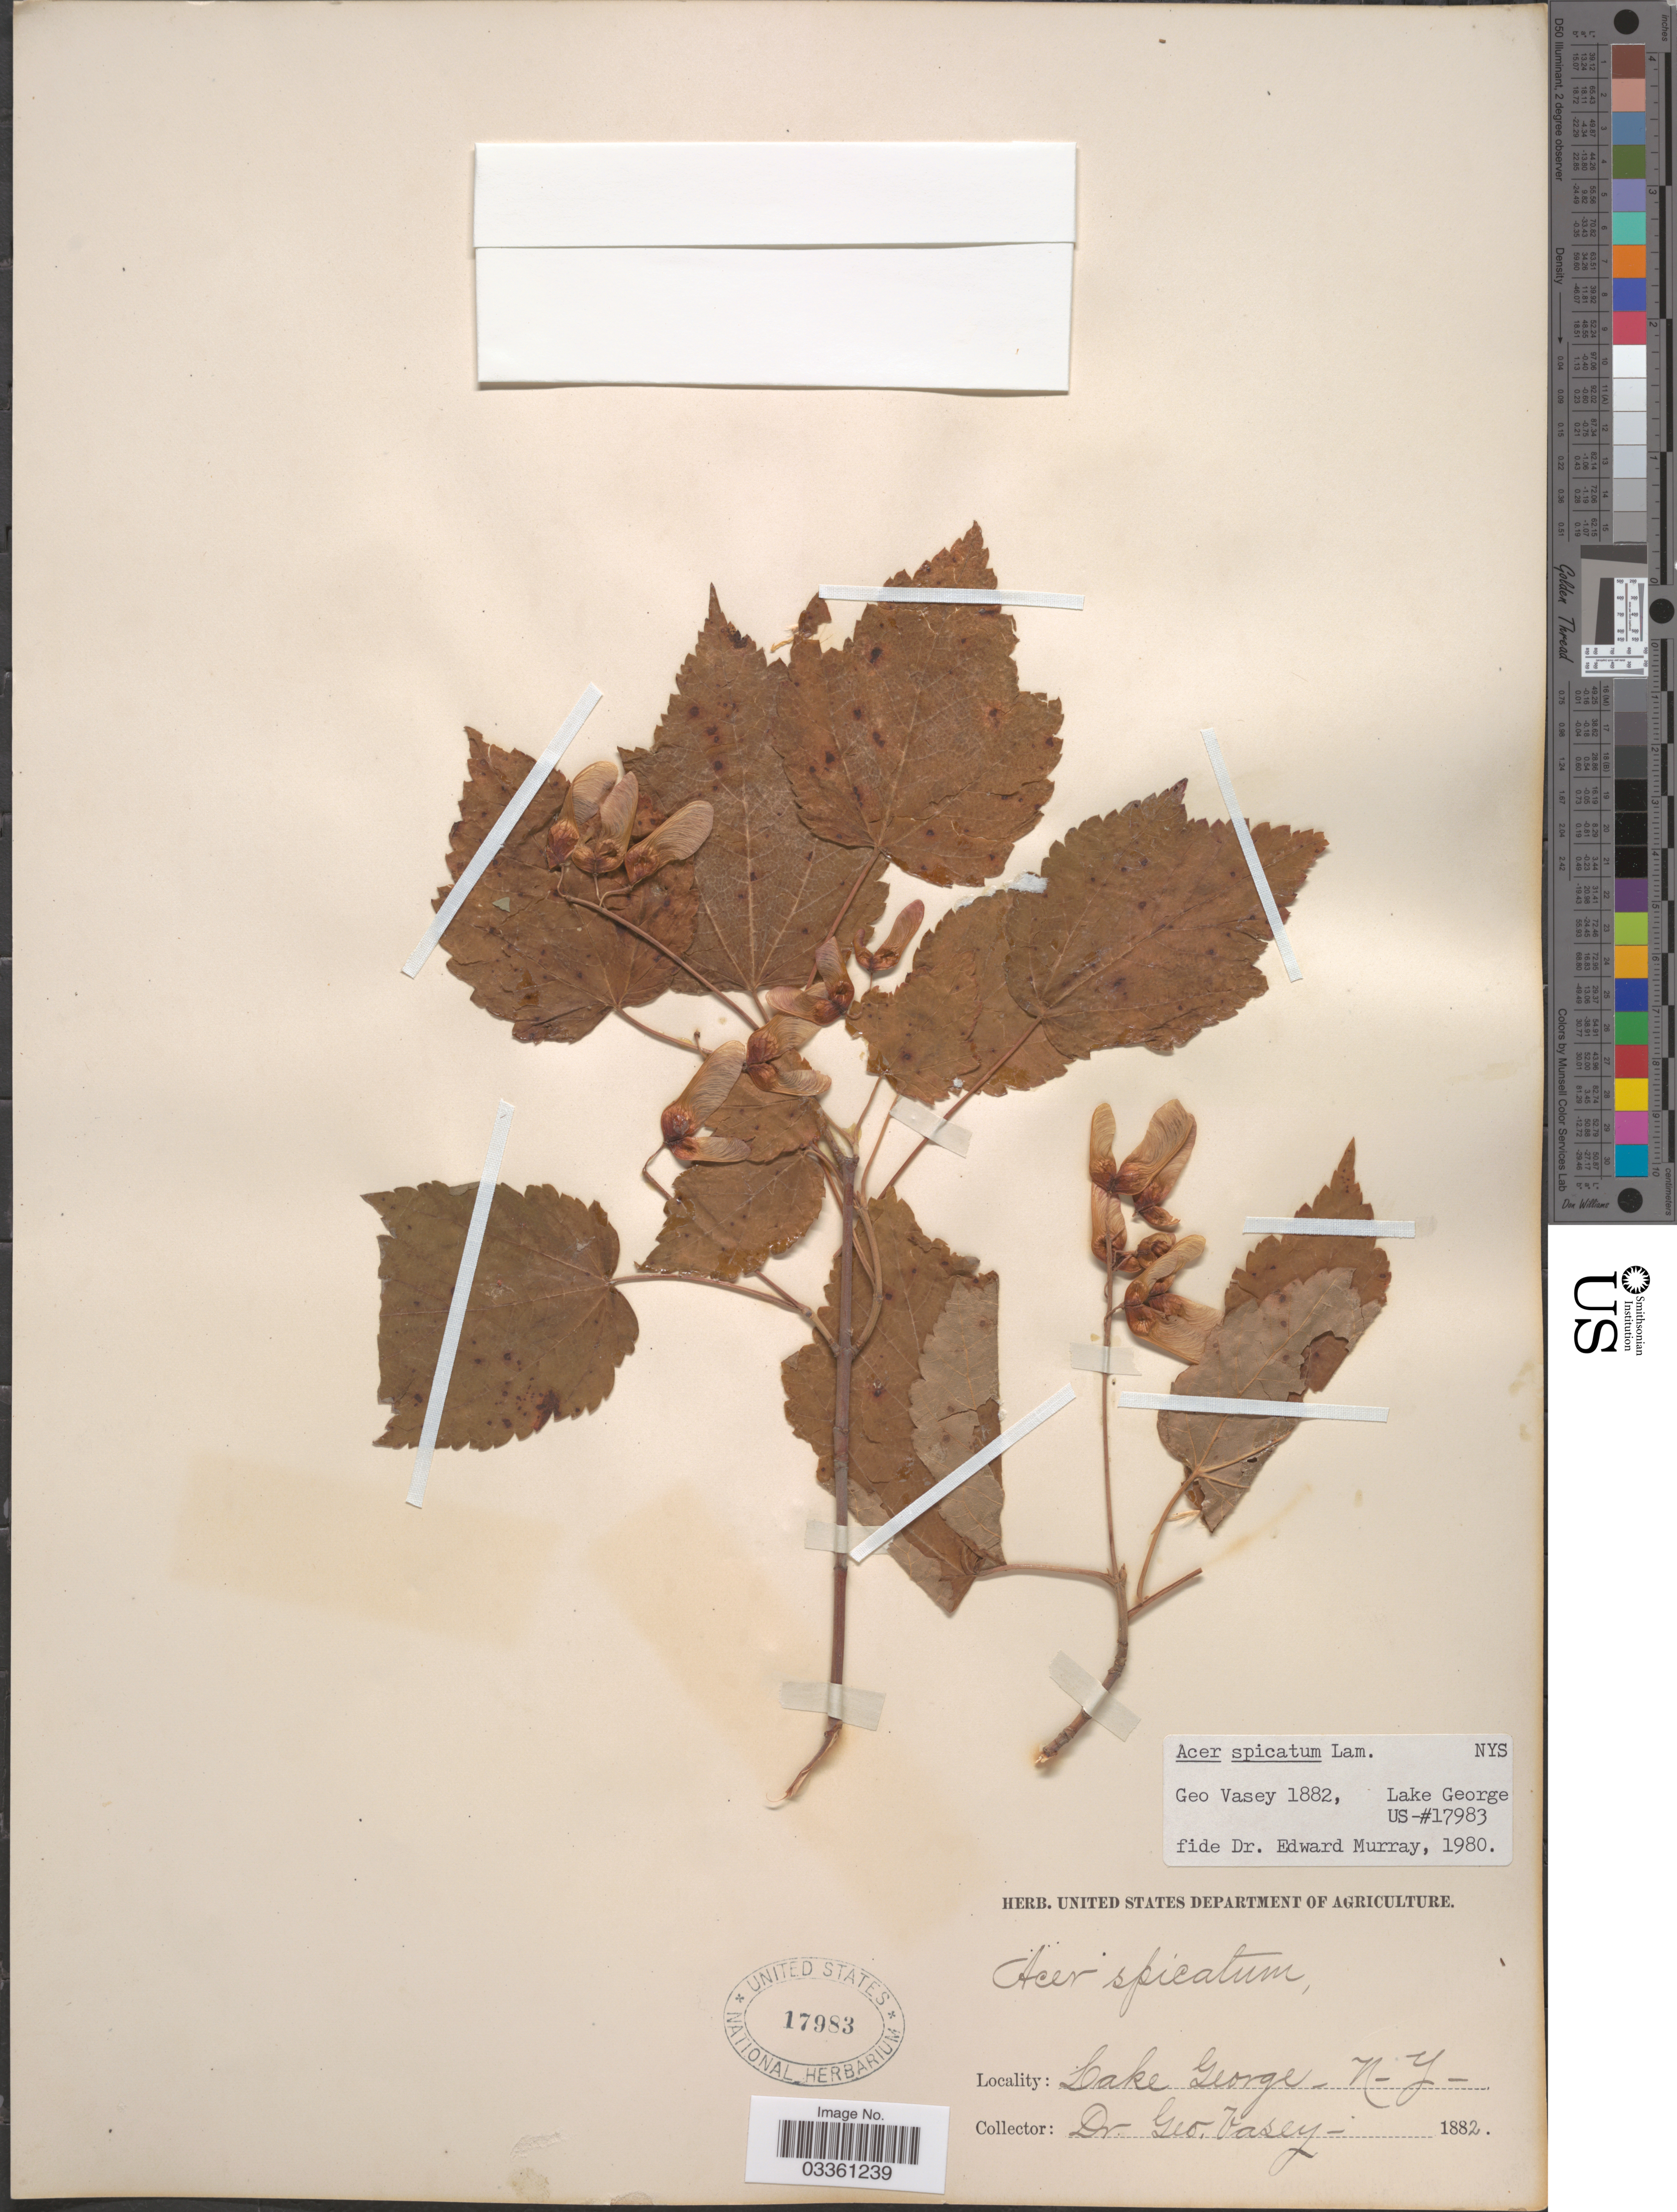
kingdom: Plantae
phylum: Tracheophyta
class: Magnoliopsida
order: Sapindales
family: Sapindaceae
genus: Acer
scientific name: Acer spicatum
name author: Lam.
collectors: G. Vasey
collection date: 1882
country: United States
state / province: New York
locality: Lake George.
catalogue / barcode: US 17983